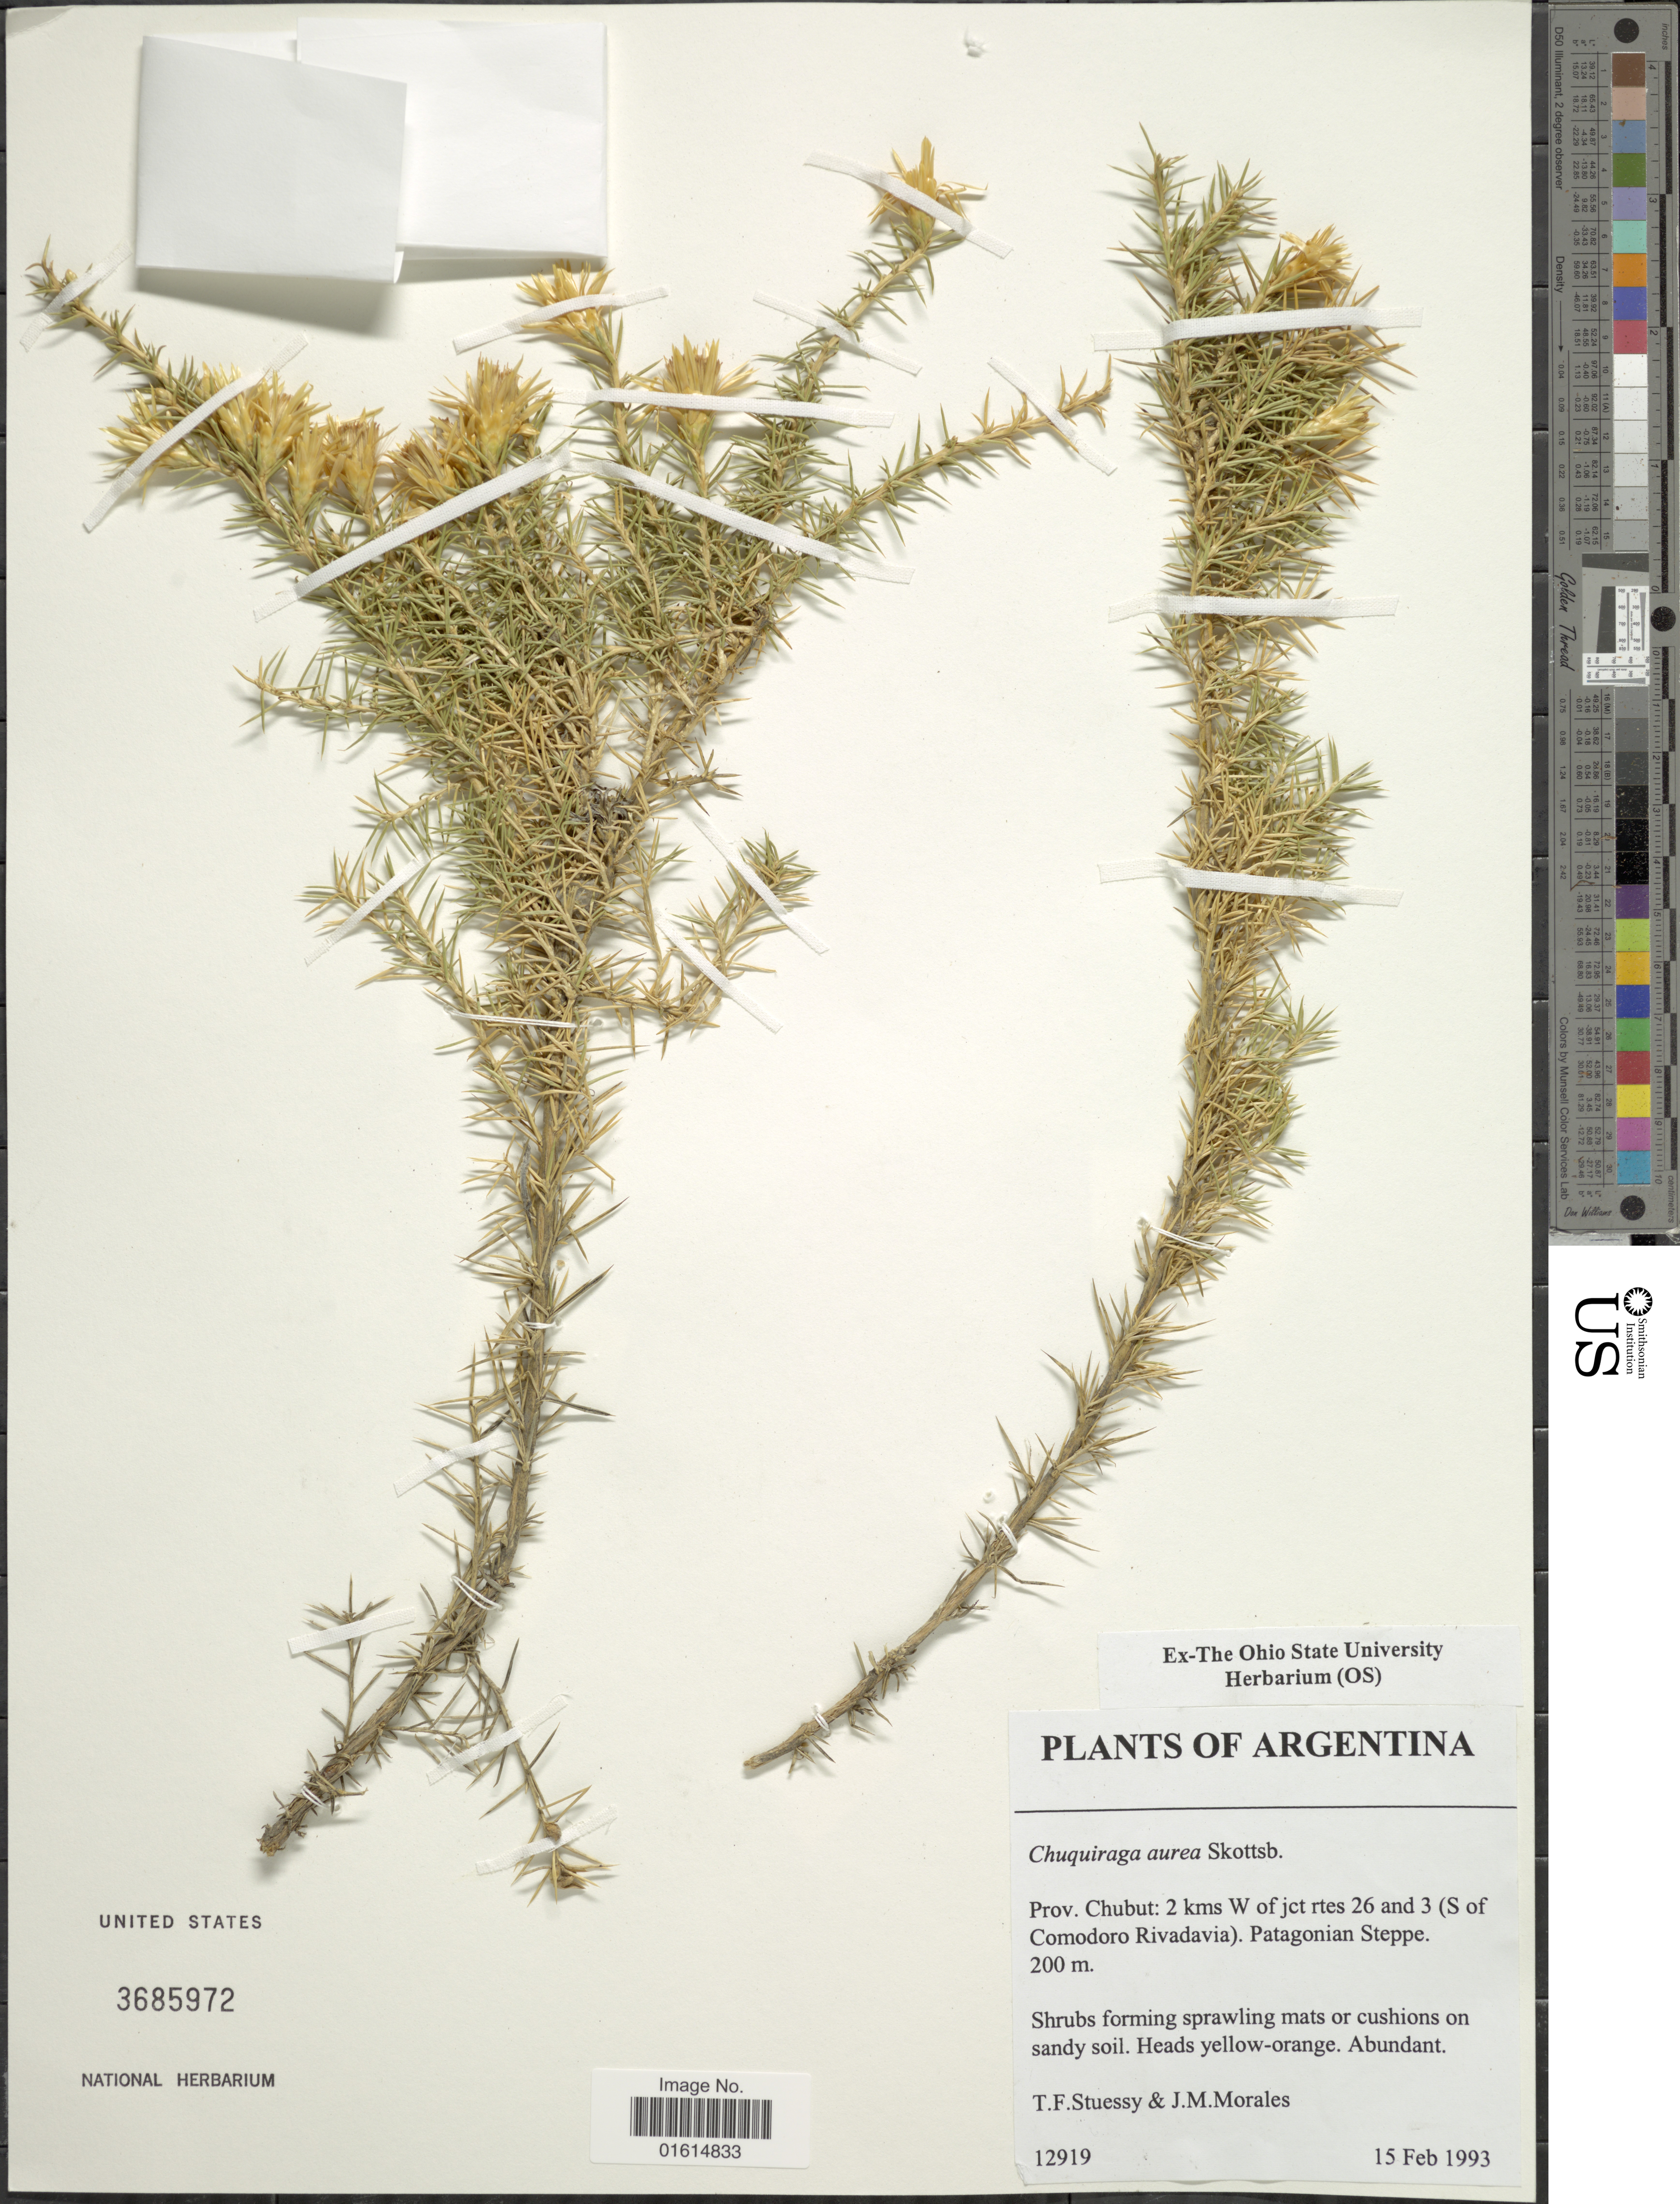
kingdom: Plantae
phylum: Tracheophyta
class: Magnoliopsida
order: Asterales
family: Asteraceae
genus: Chuquiraga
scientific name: Chuquiraga aurea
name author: Skottsb.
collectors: T. Stuessy & J. Morales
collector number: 12919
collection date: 1993-02-15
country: Argentina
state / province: Chubut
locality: Prov. Chubut, 2 kms W of jct rtes 26 and 3 (S of Comodoro Rivadavia), Patagonian Steppe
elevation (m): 200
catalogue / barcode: US 3685972